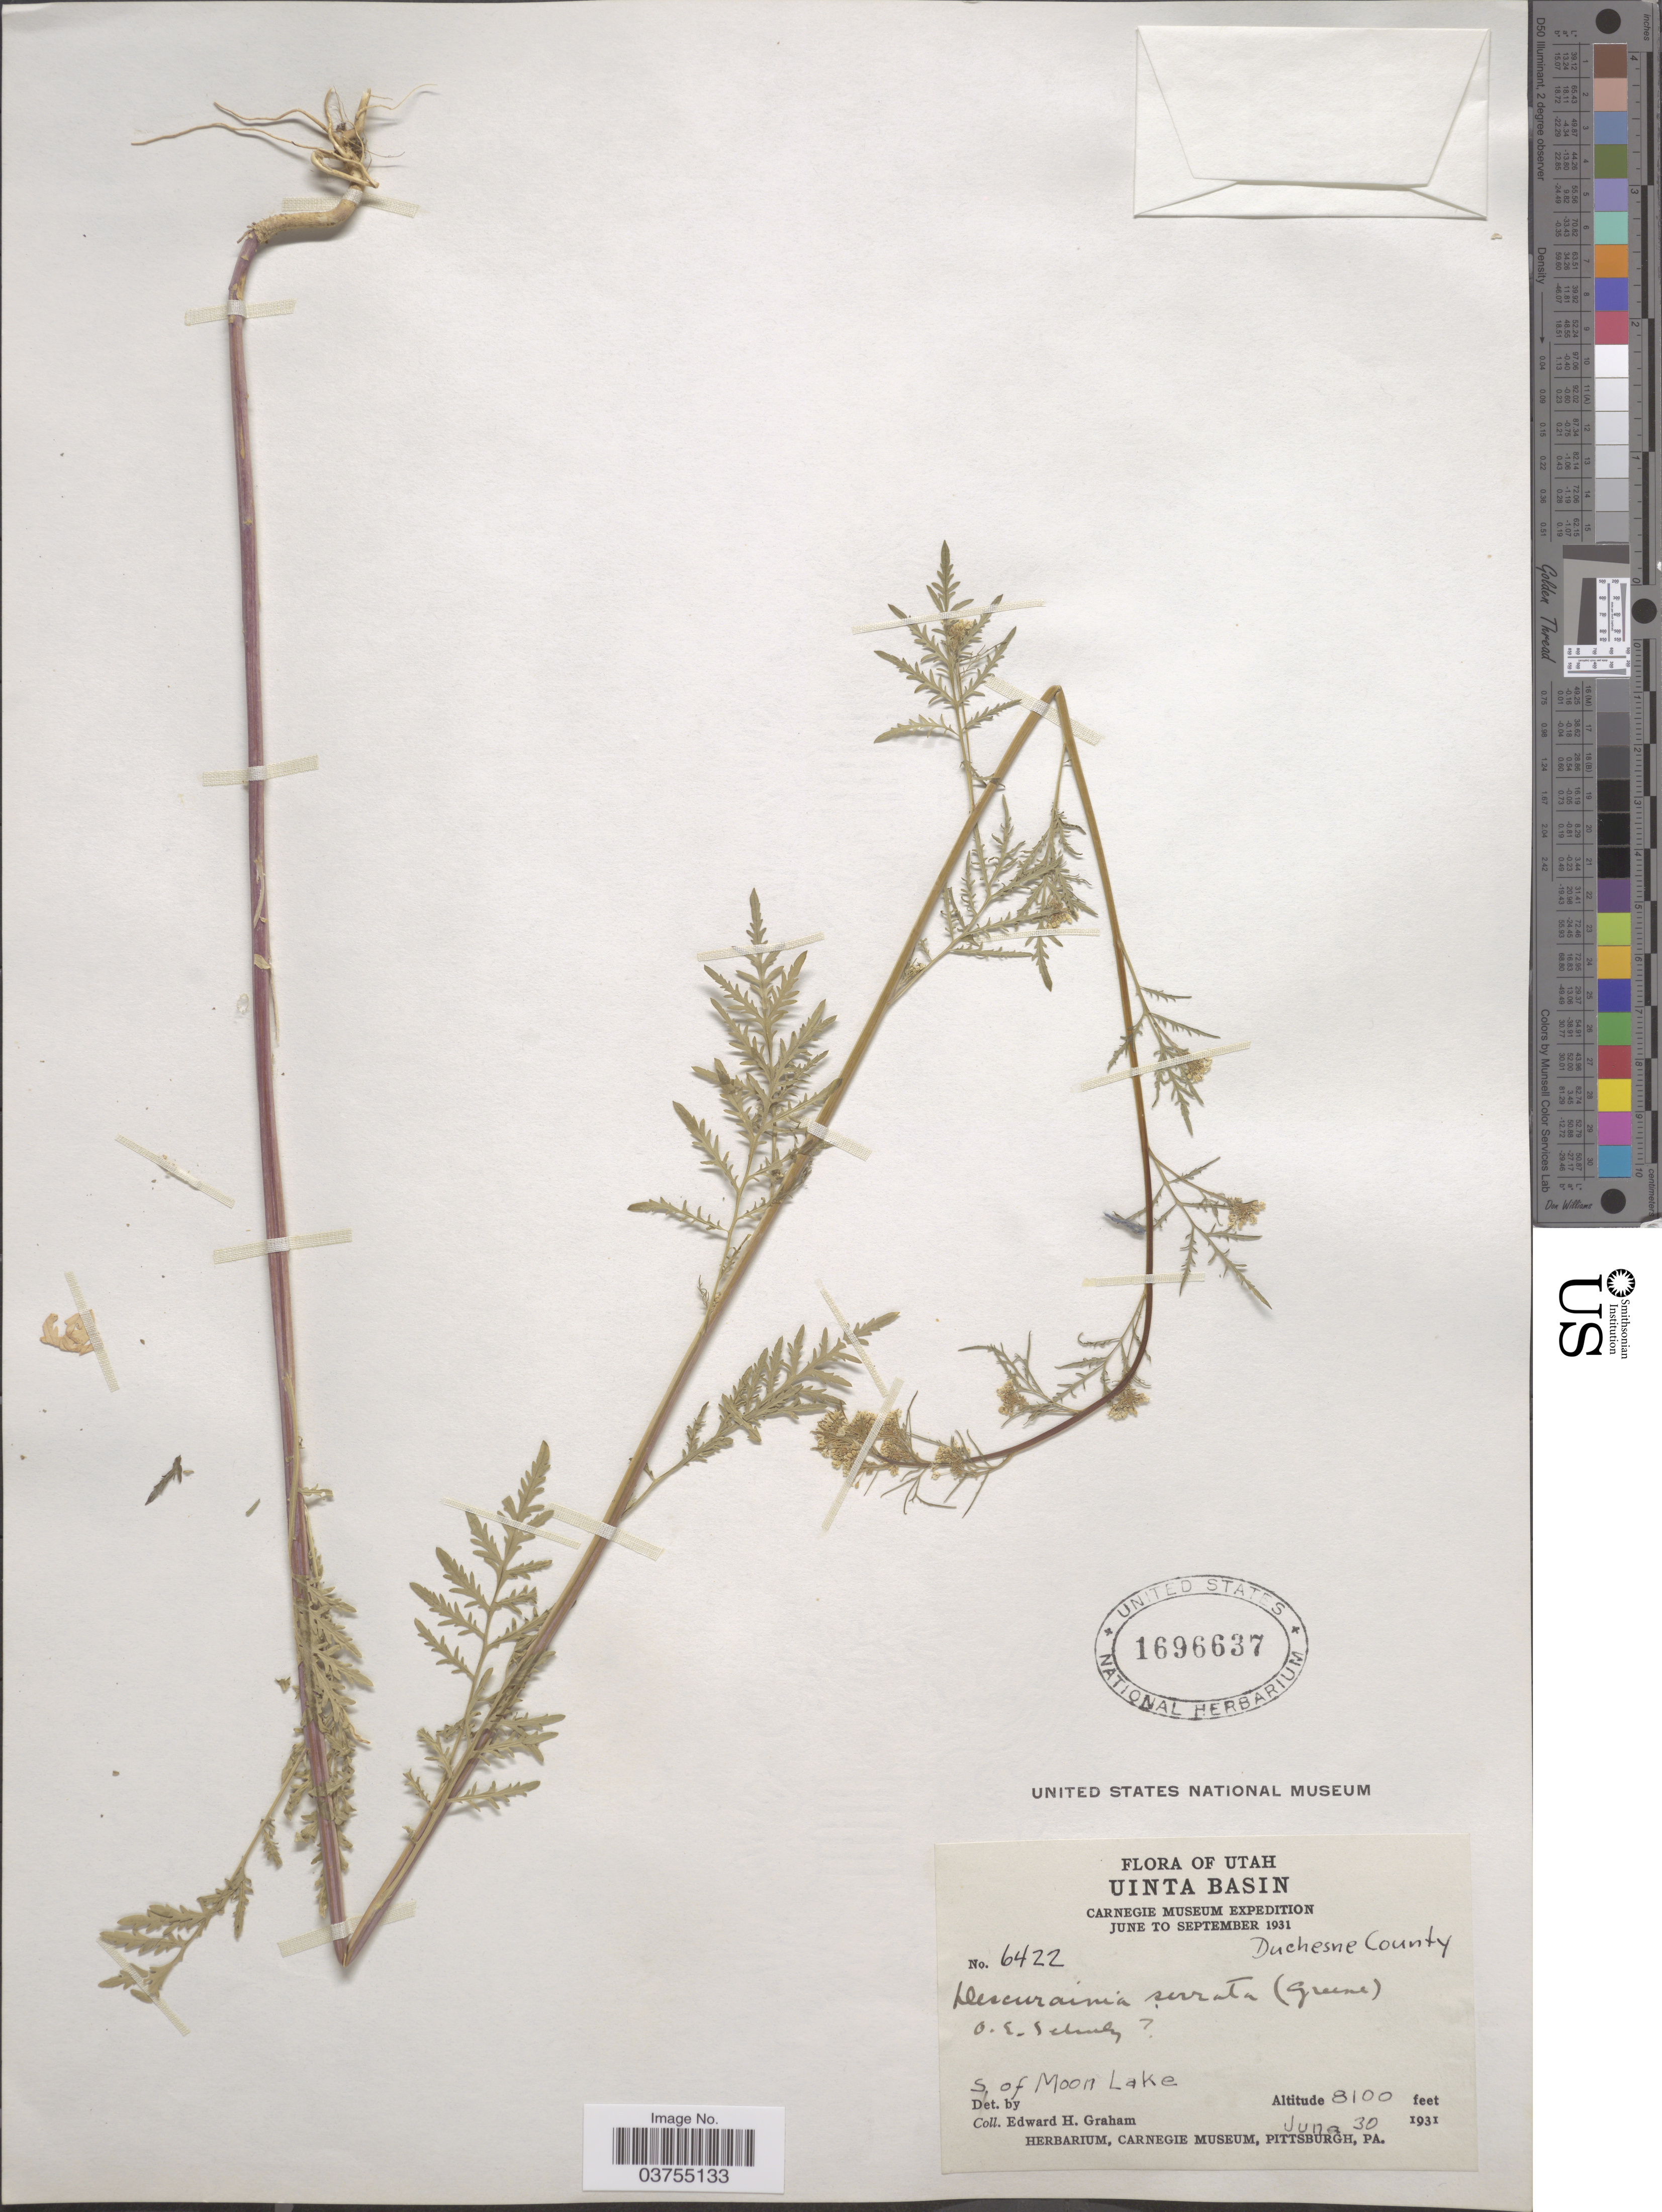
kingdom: Plantae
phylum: Tracheophyta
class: Magnoliopsida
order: Brassicales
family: Brassicaceae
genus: Descurainia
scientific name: Descurainia richardsonii subsp. incisa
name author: (Engelm. ex A. Gray) Detling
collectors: E. H. Graham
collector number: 6422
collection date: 1931-06-30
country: United States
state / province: Utah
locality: Uinta Basin. Duchesne County. S. of Moon Lake.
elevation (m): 2469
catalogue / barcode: US 1696637